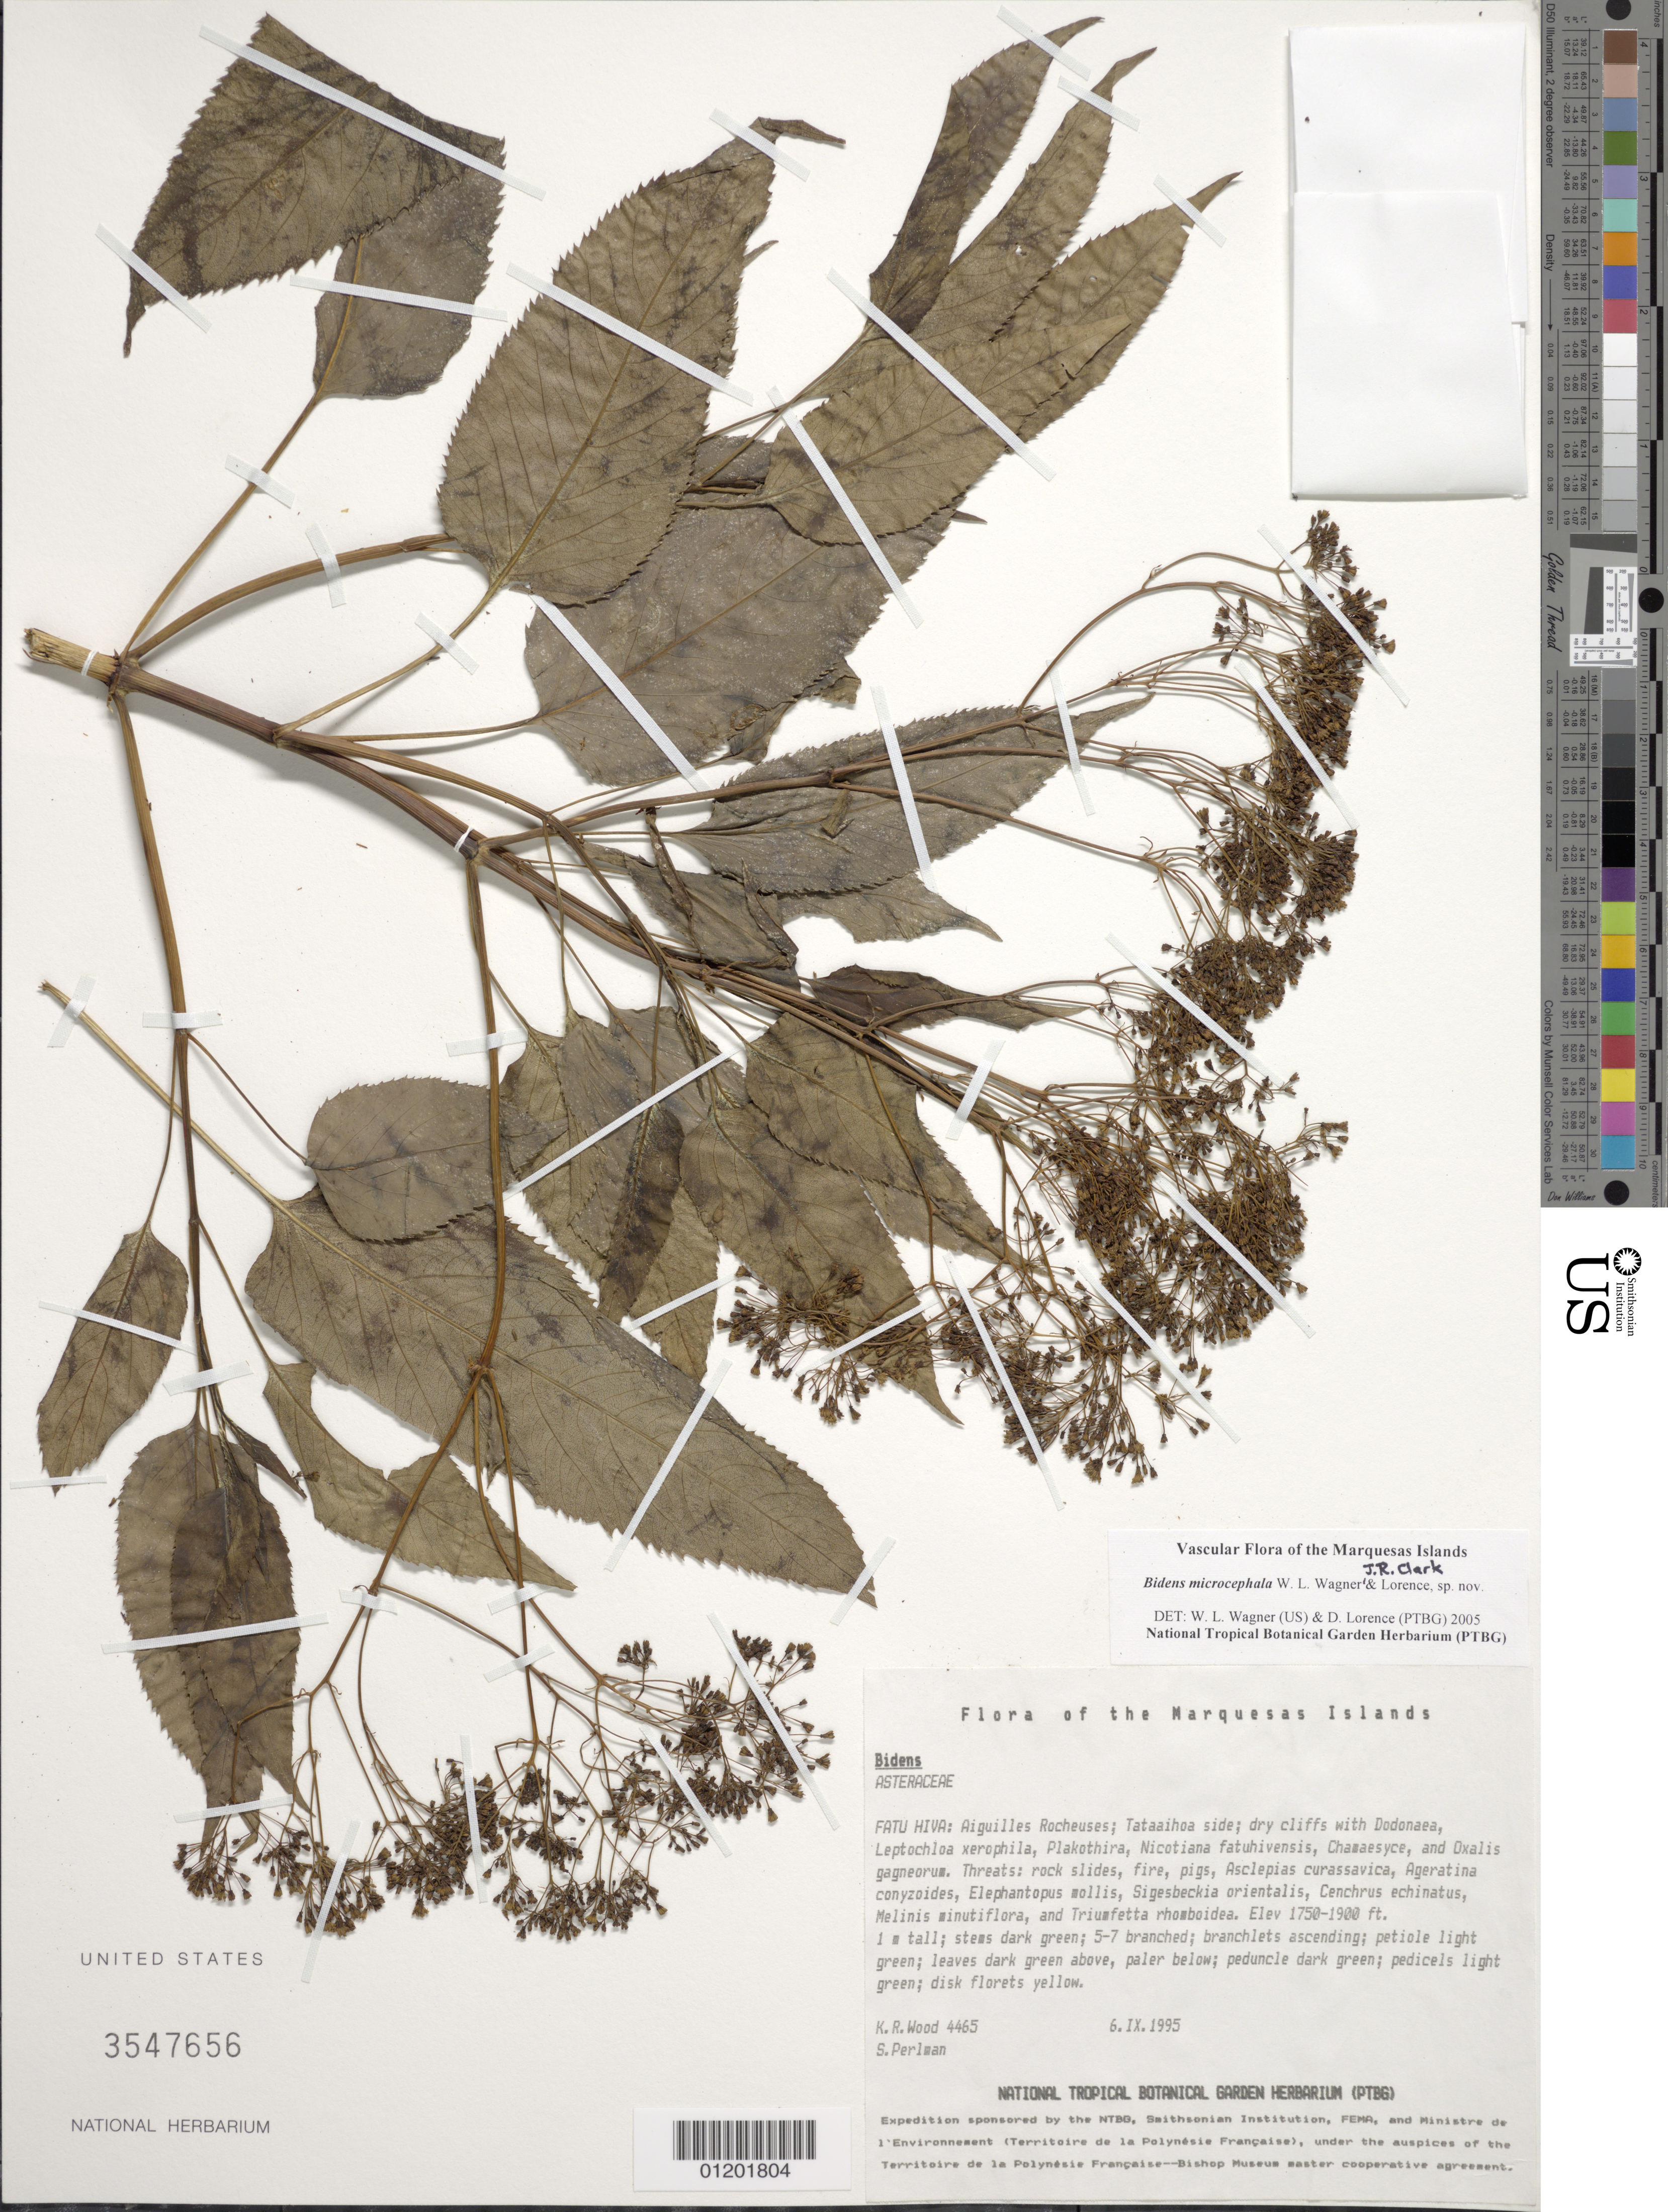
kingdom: Plantae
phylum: Tracheophyta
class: Magnoliopsida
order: Asterales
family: Asteraceae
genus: Bidens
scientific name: Bidens microcephala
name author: W.L. Wagner et al.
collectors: K. R. Wood & S. P. Perlman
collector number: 4465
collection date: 1995-09-06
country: French Polynesia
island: Fatu Hiva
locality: Aiguilles Rocheuses, Tataaihoa side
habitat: Dry cliffs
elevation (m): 533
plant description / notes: Rockslides, fire, pigs, Asclepias curassavica, Ageratina conyzoides, Elaphantopsis mollis, Siegesbeckia orientalis, Cenchrus echinatus, Melinus minutiflora, Triumphetta rhomboidea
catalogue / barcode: US 3547656